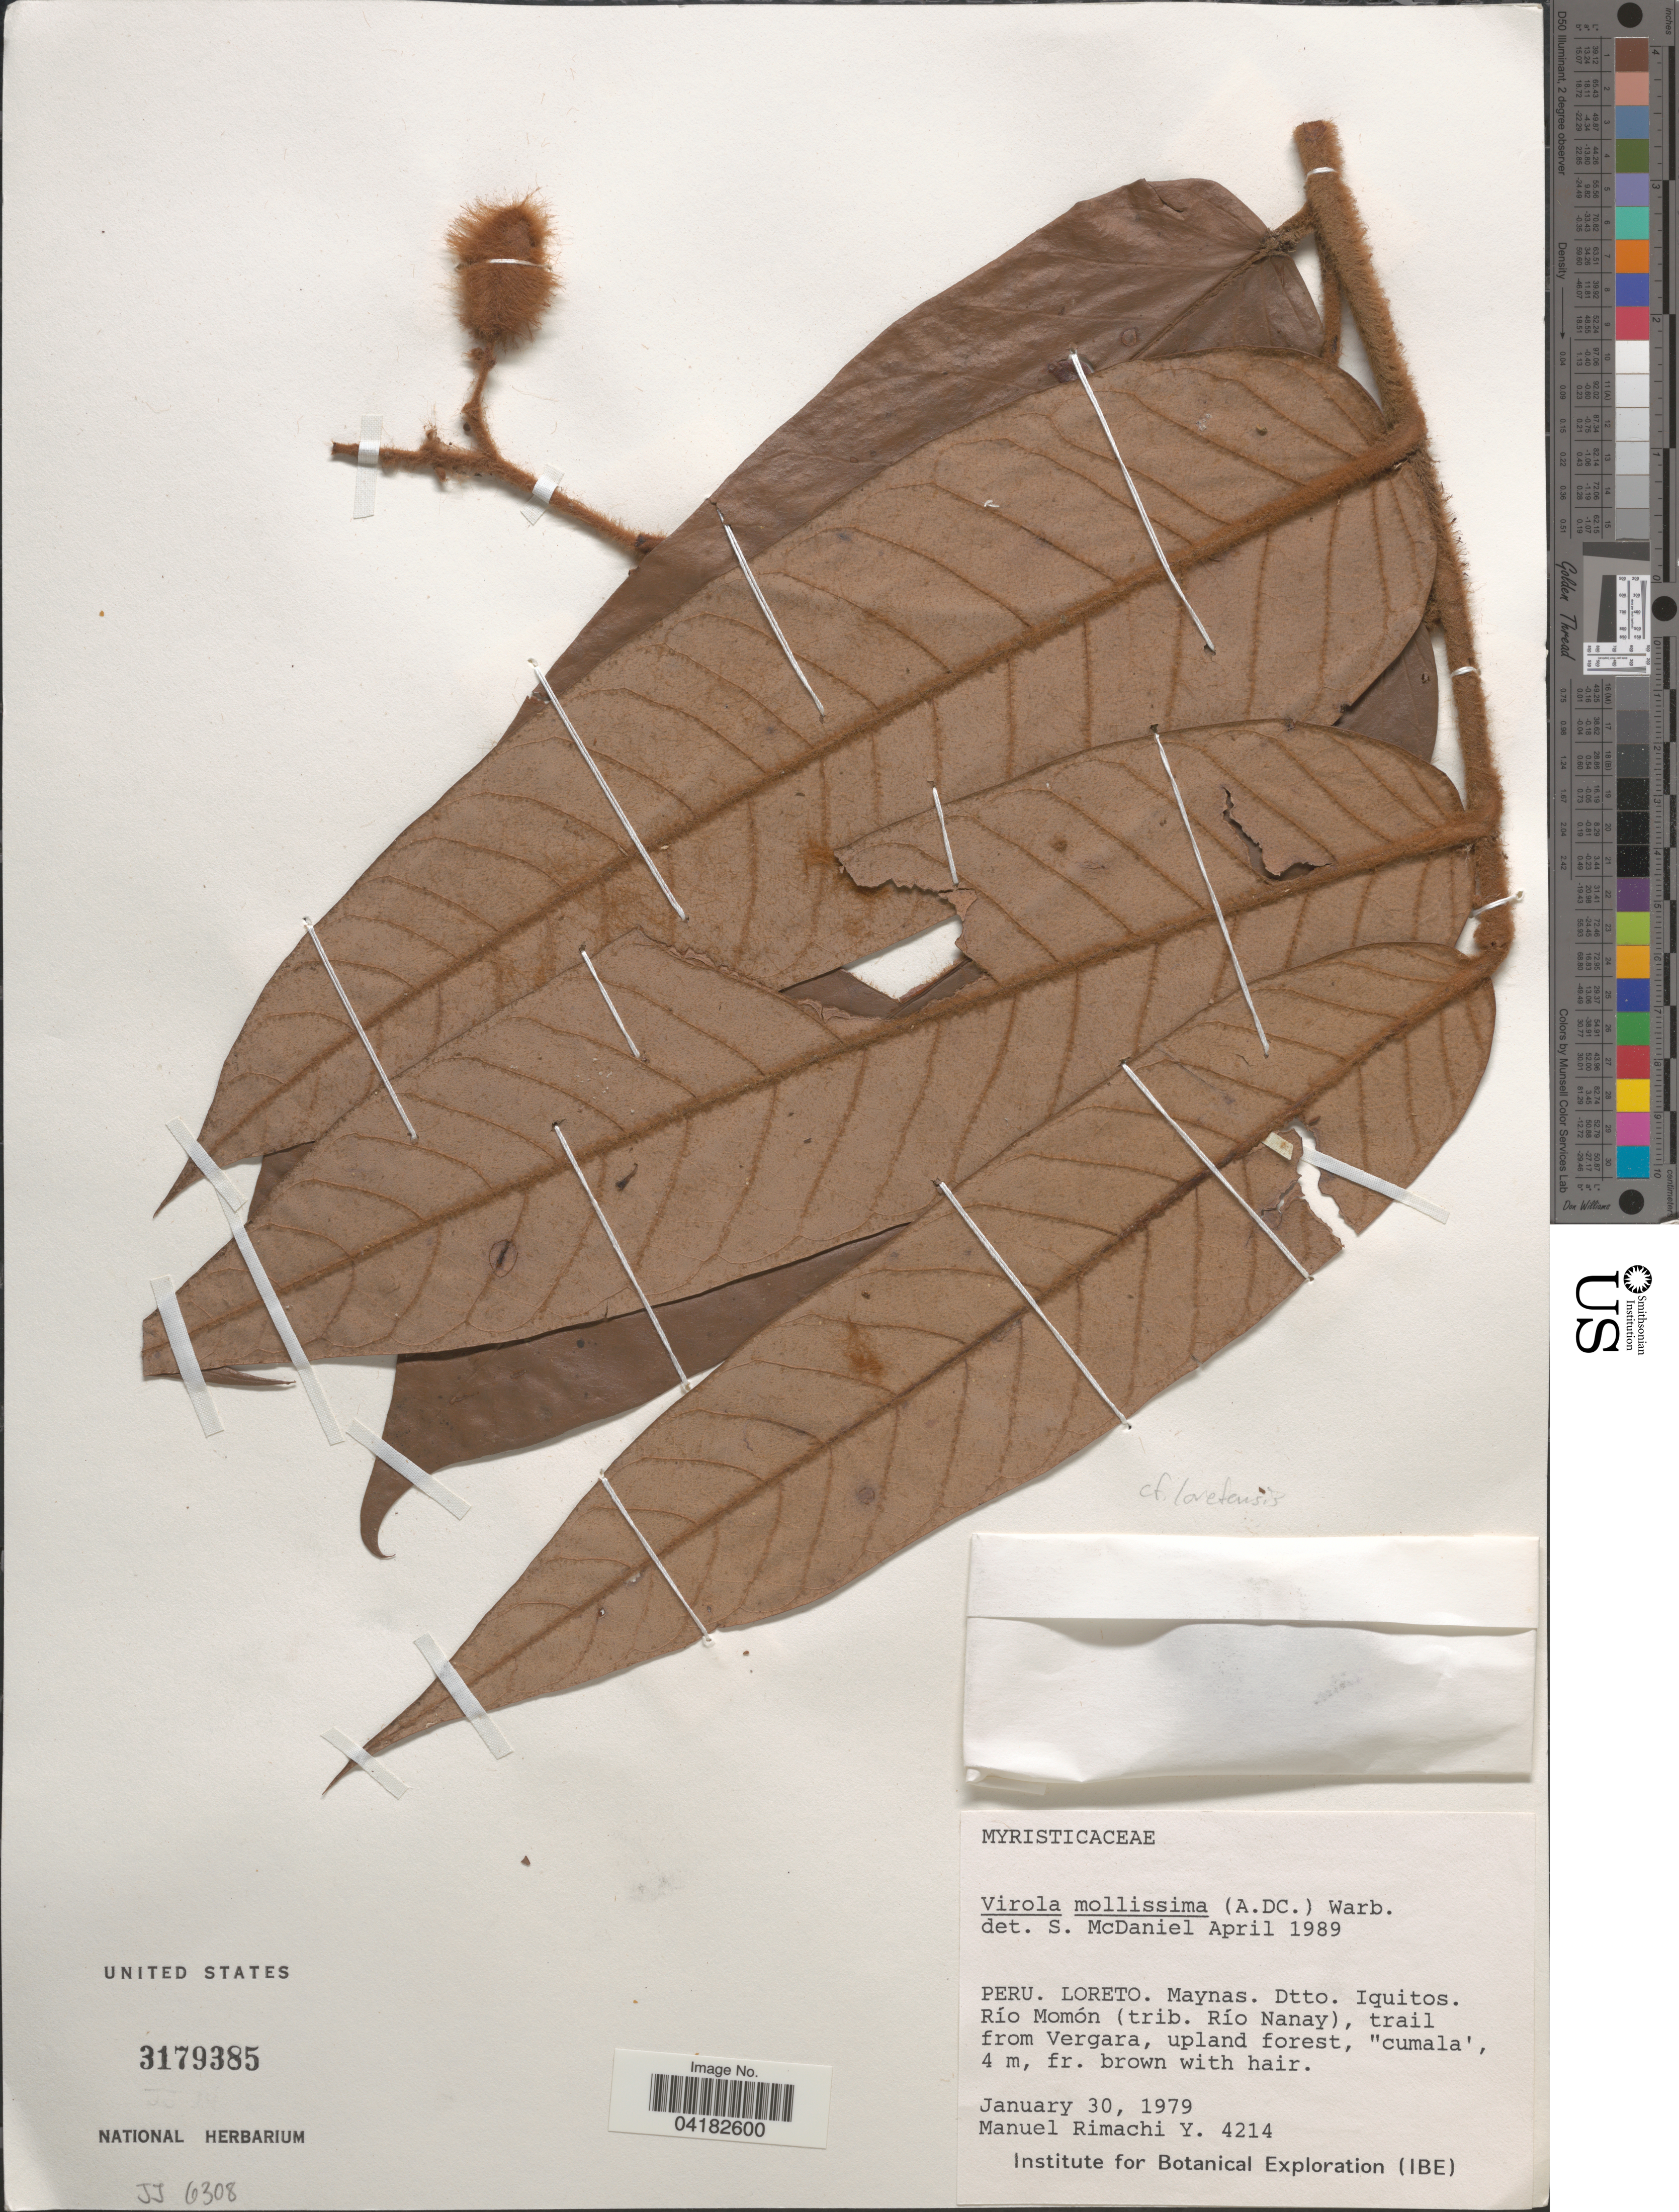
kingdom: Plantae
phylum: Tracheophyta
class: Magnoliopsida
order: Magnoliales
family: Myristicaceae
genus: Virola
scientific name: Virola mollissima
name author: Warb.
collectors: M. Rimachi Y.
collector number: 4214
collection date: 1979-01-30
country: Peru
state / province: Loreto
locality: Maynas. Dtto. Iquitos. Río Momón (trib. Río Nanay), trail from Vergara.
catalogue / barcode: US 3179385